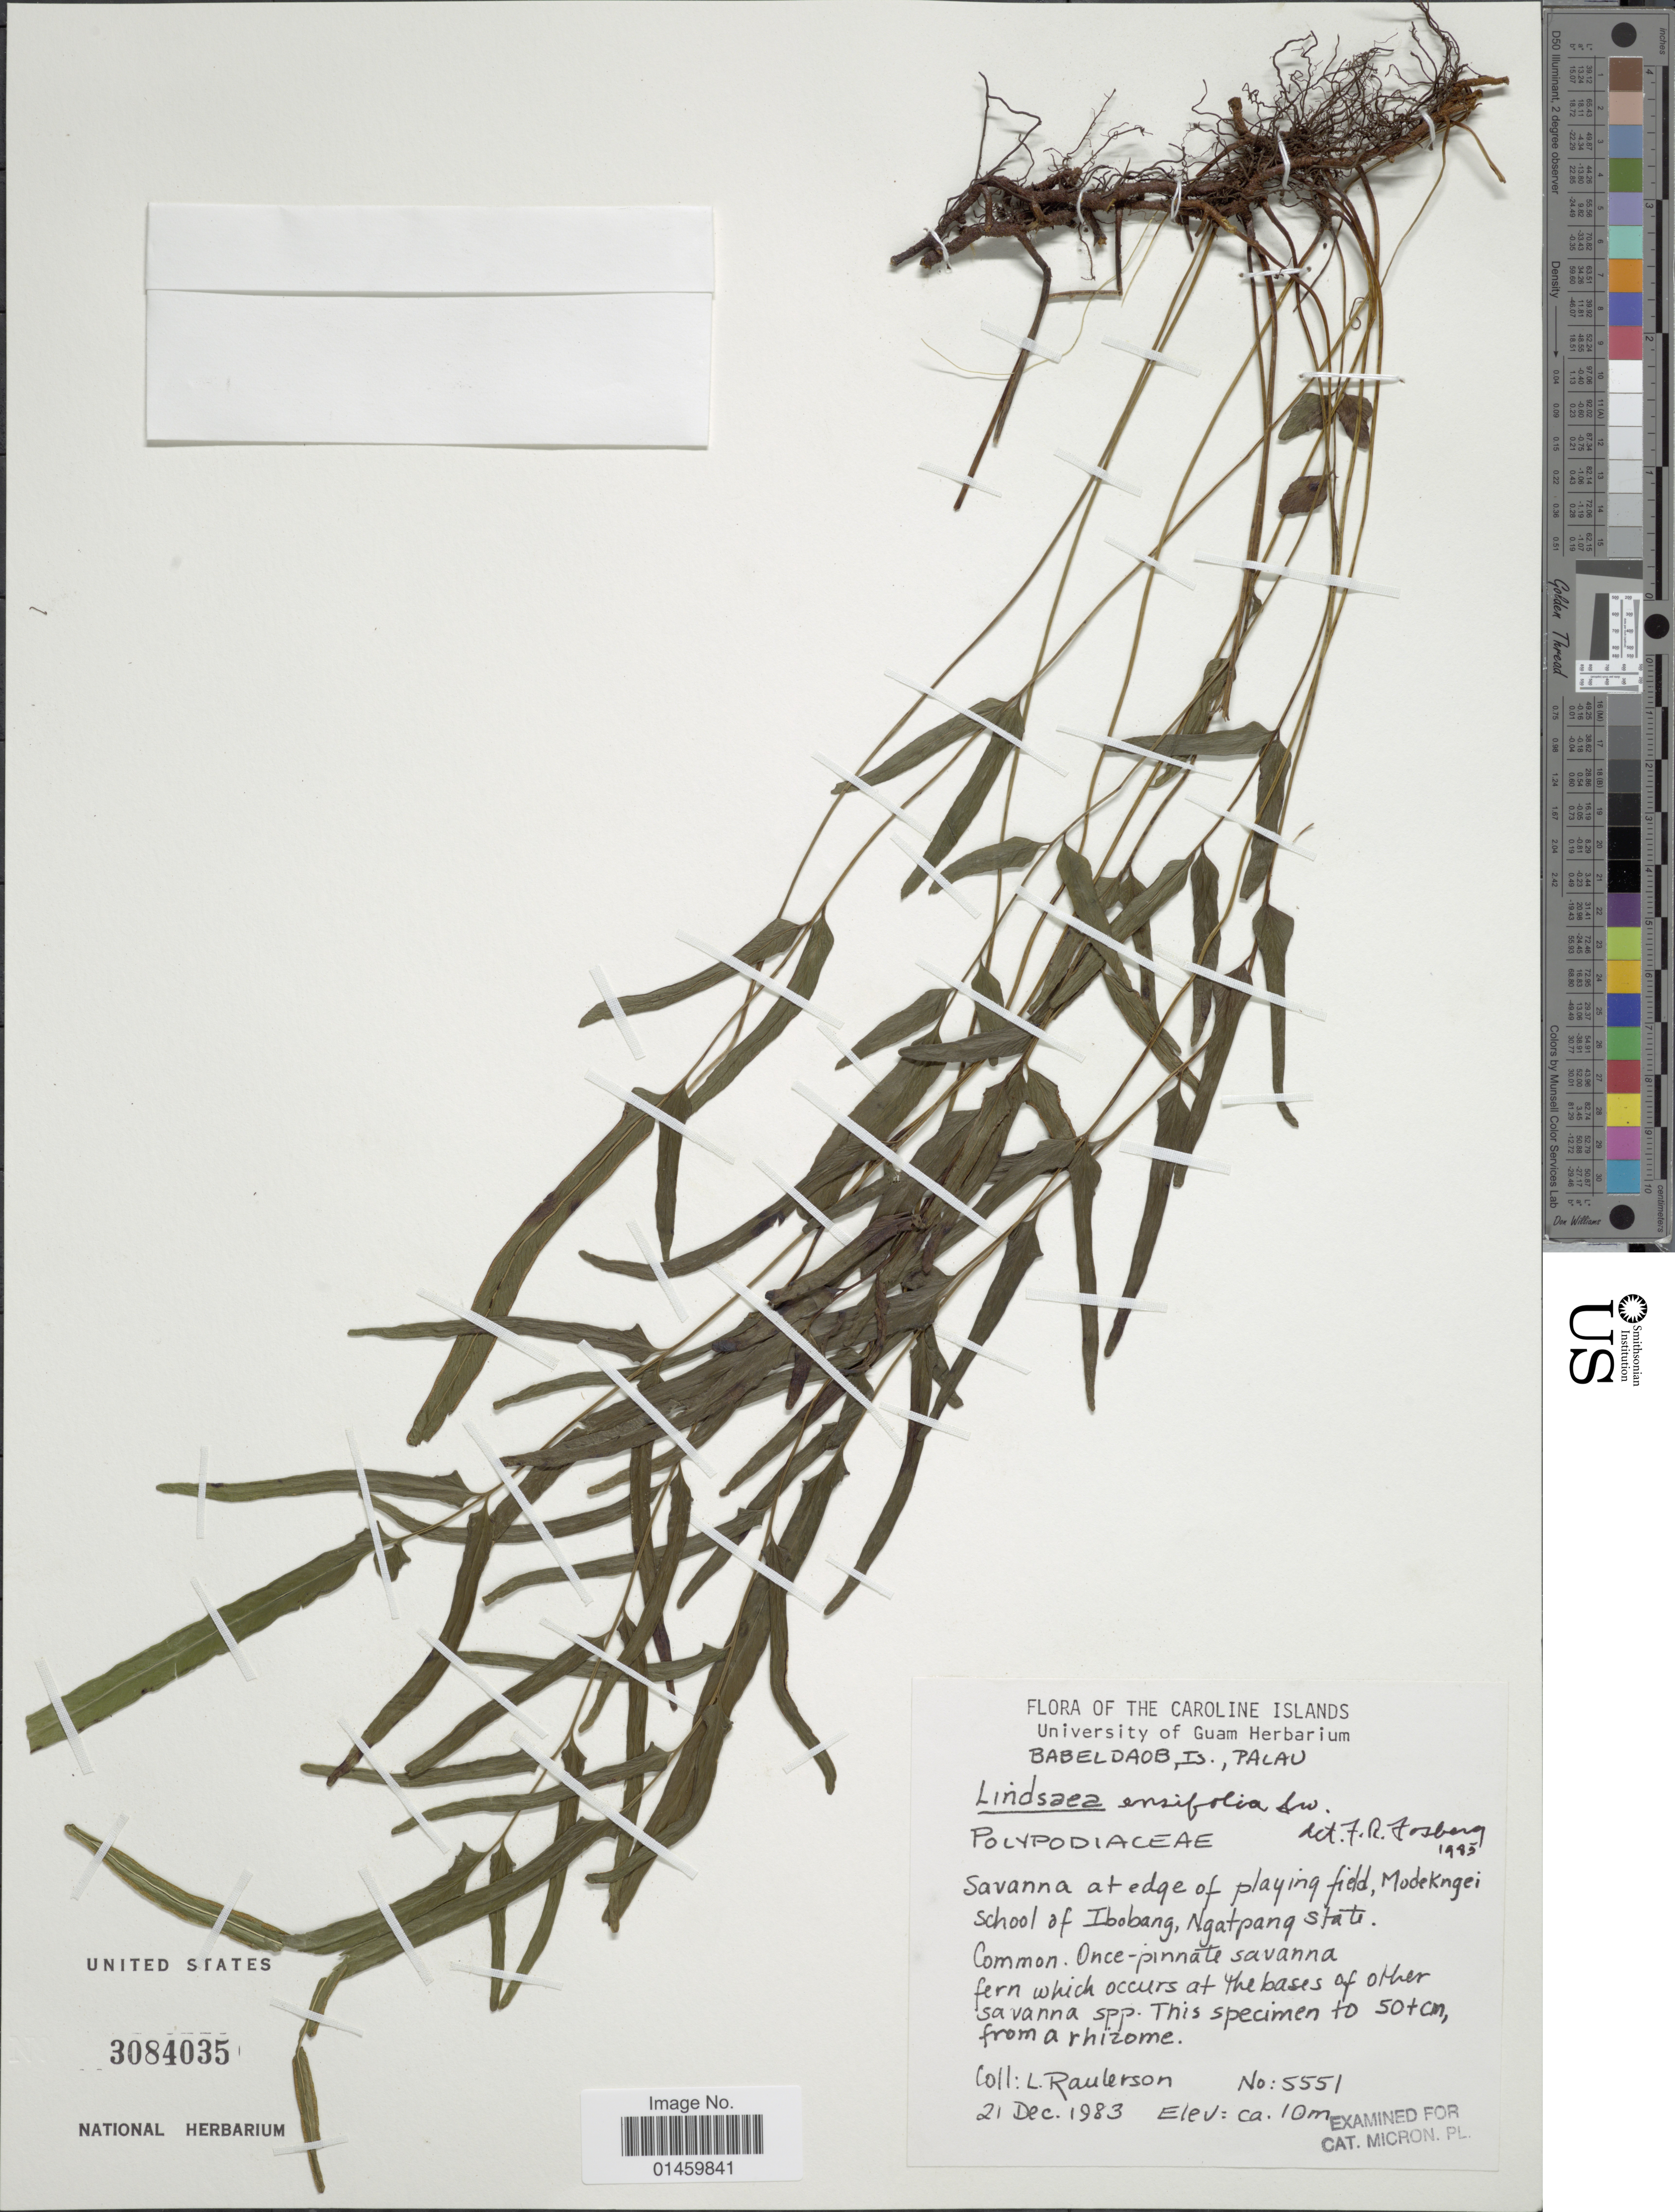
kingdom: Plantae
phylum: Tracheophyta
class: Polypodiopsida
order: Polypodiales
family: Lindsaeaceae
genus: Lindsaea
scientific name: Lindsaea ensifolia subsp. ensifolia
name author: Sw.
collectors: L. Raulerson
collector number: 5551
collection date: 1983-12-21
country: Palau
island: Oreor [Koror]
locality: Babeldoab Is. Palau. Savanna at edge of playing field, Modekungei school of Ibobang, Ngatpang State.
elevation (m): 10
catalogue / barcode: US 3084035